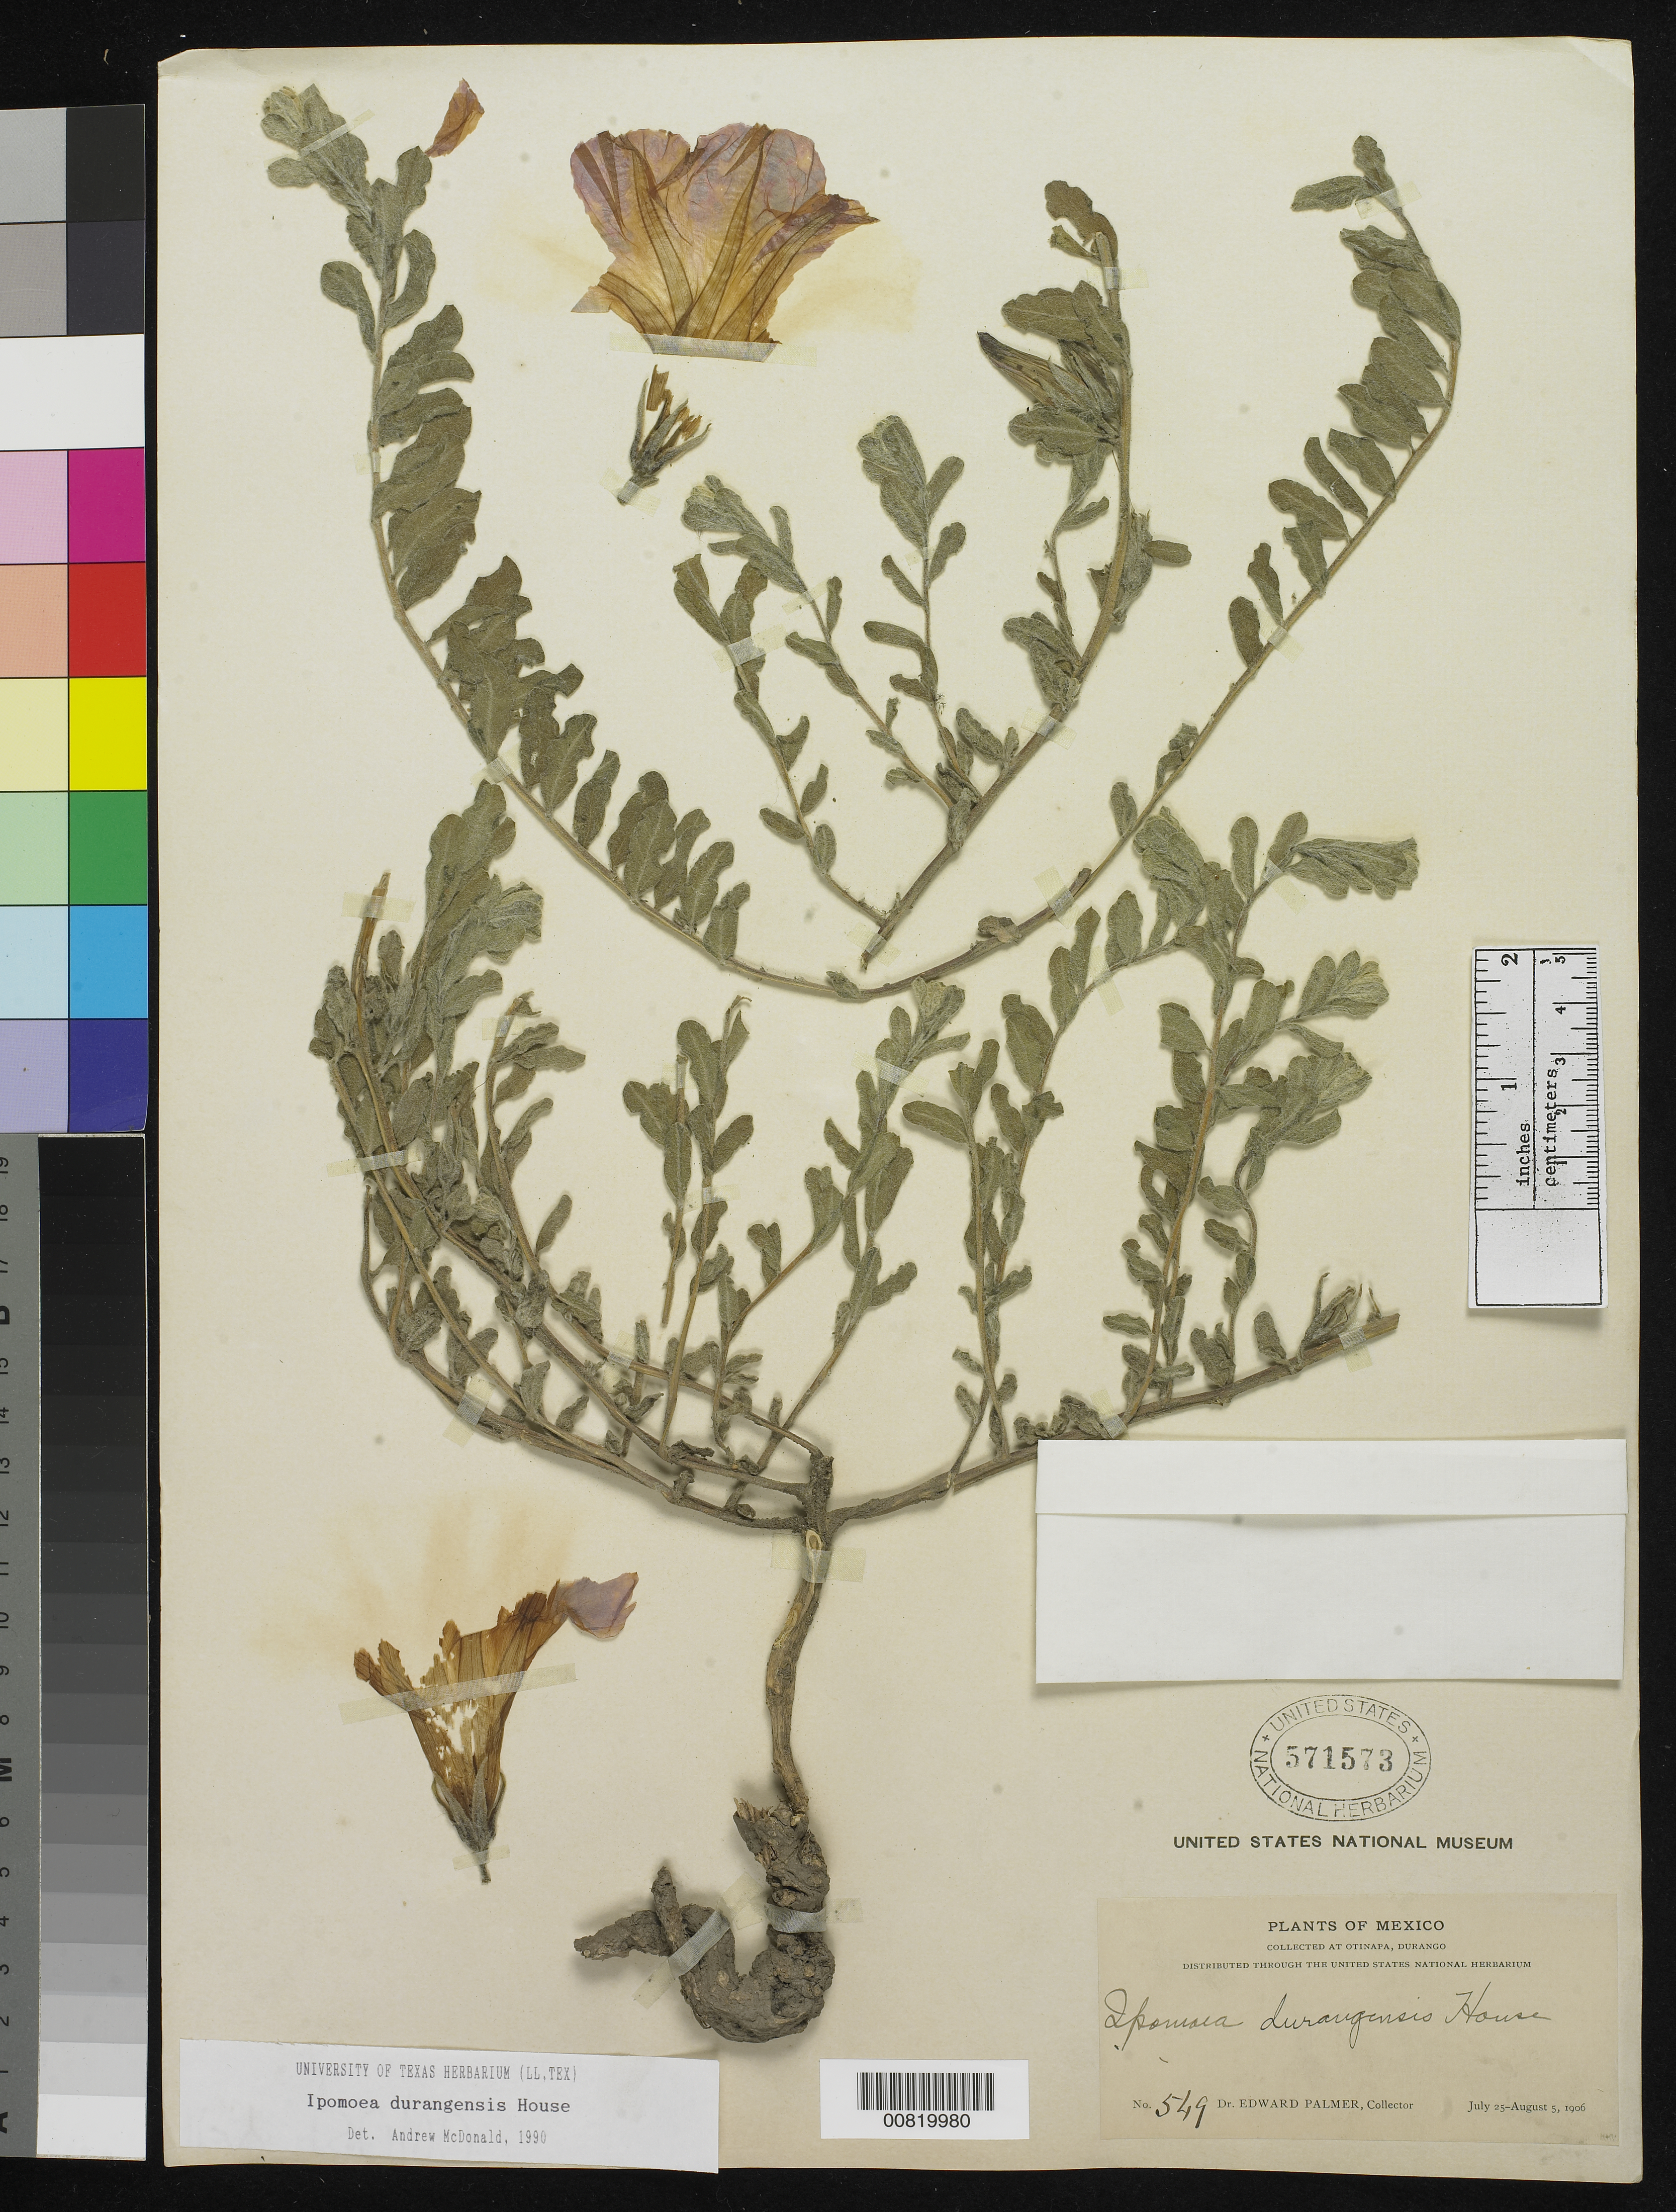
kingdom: Plantae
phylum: Tracheophyta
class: Magnoliopsida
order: Solanales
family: Convolvulaceae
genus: Ipomoea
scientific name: Ipomoea durangensis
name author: House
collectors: E. Palmer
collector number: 549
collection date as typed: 25 Jul 1906 to 05 Aug 1906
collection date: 1906-07-25/1906-08-05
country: Mexico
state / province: Durango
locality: Otinapa, Durango.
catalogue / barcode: US 571573